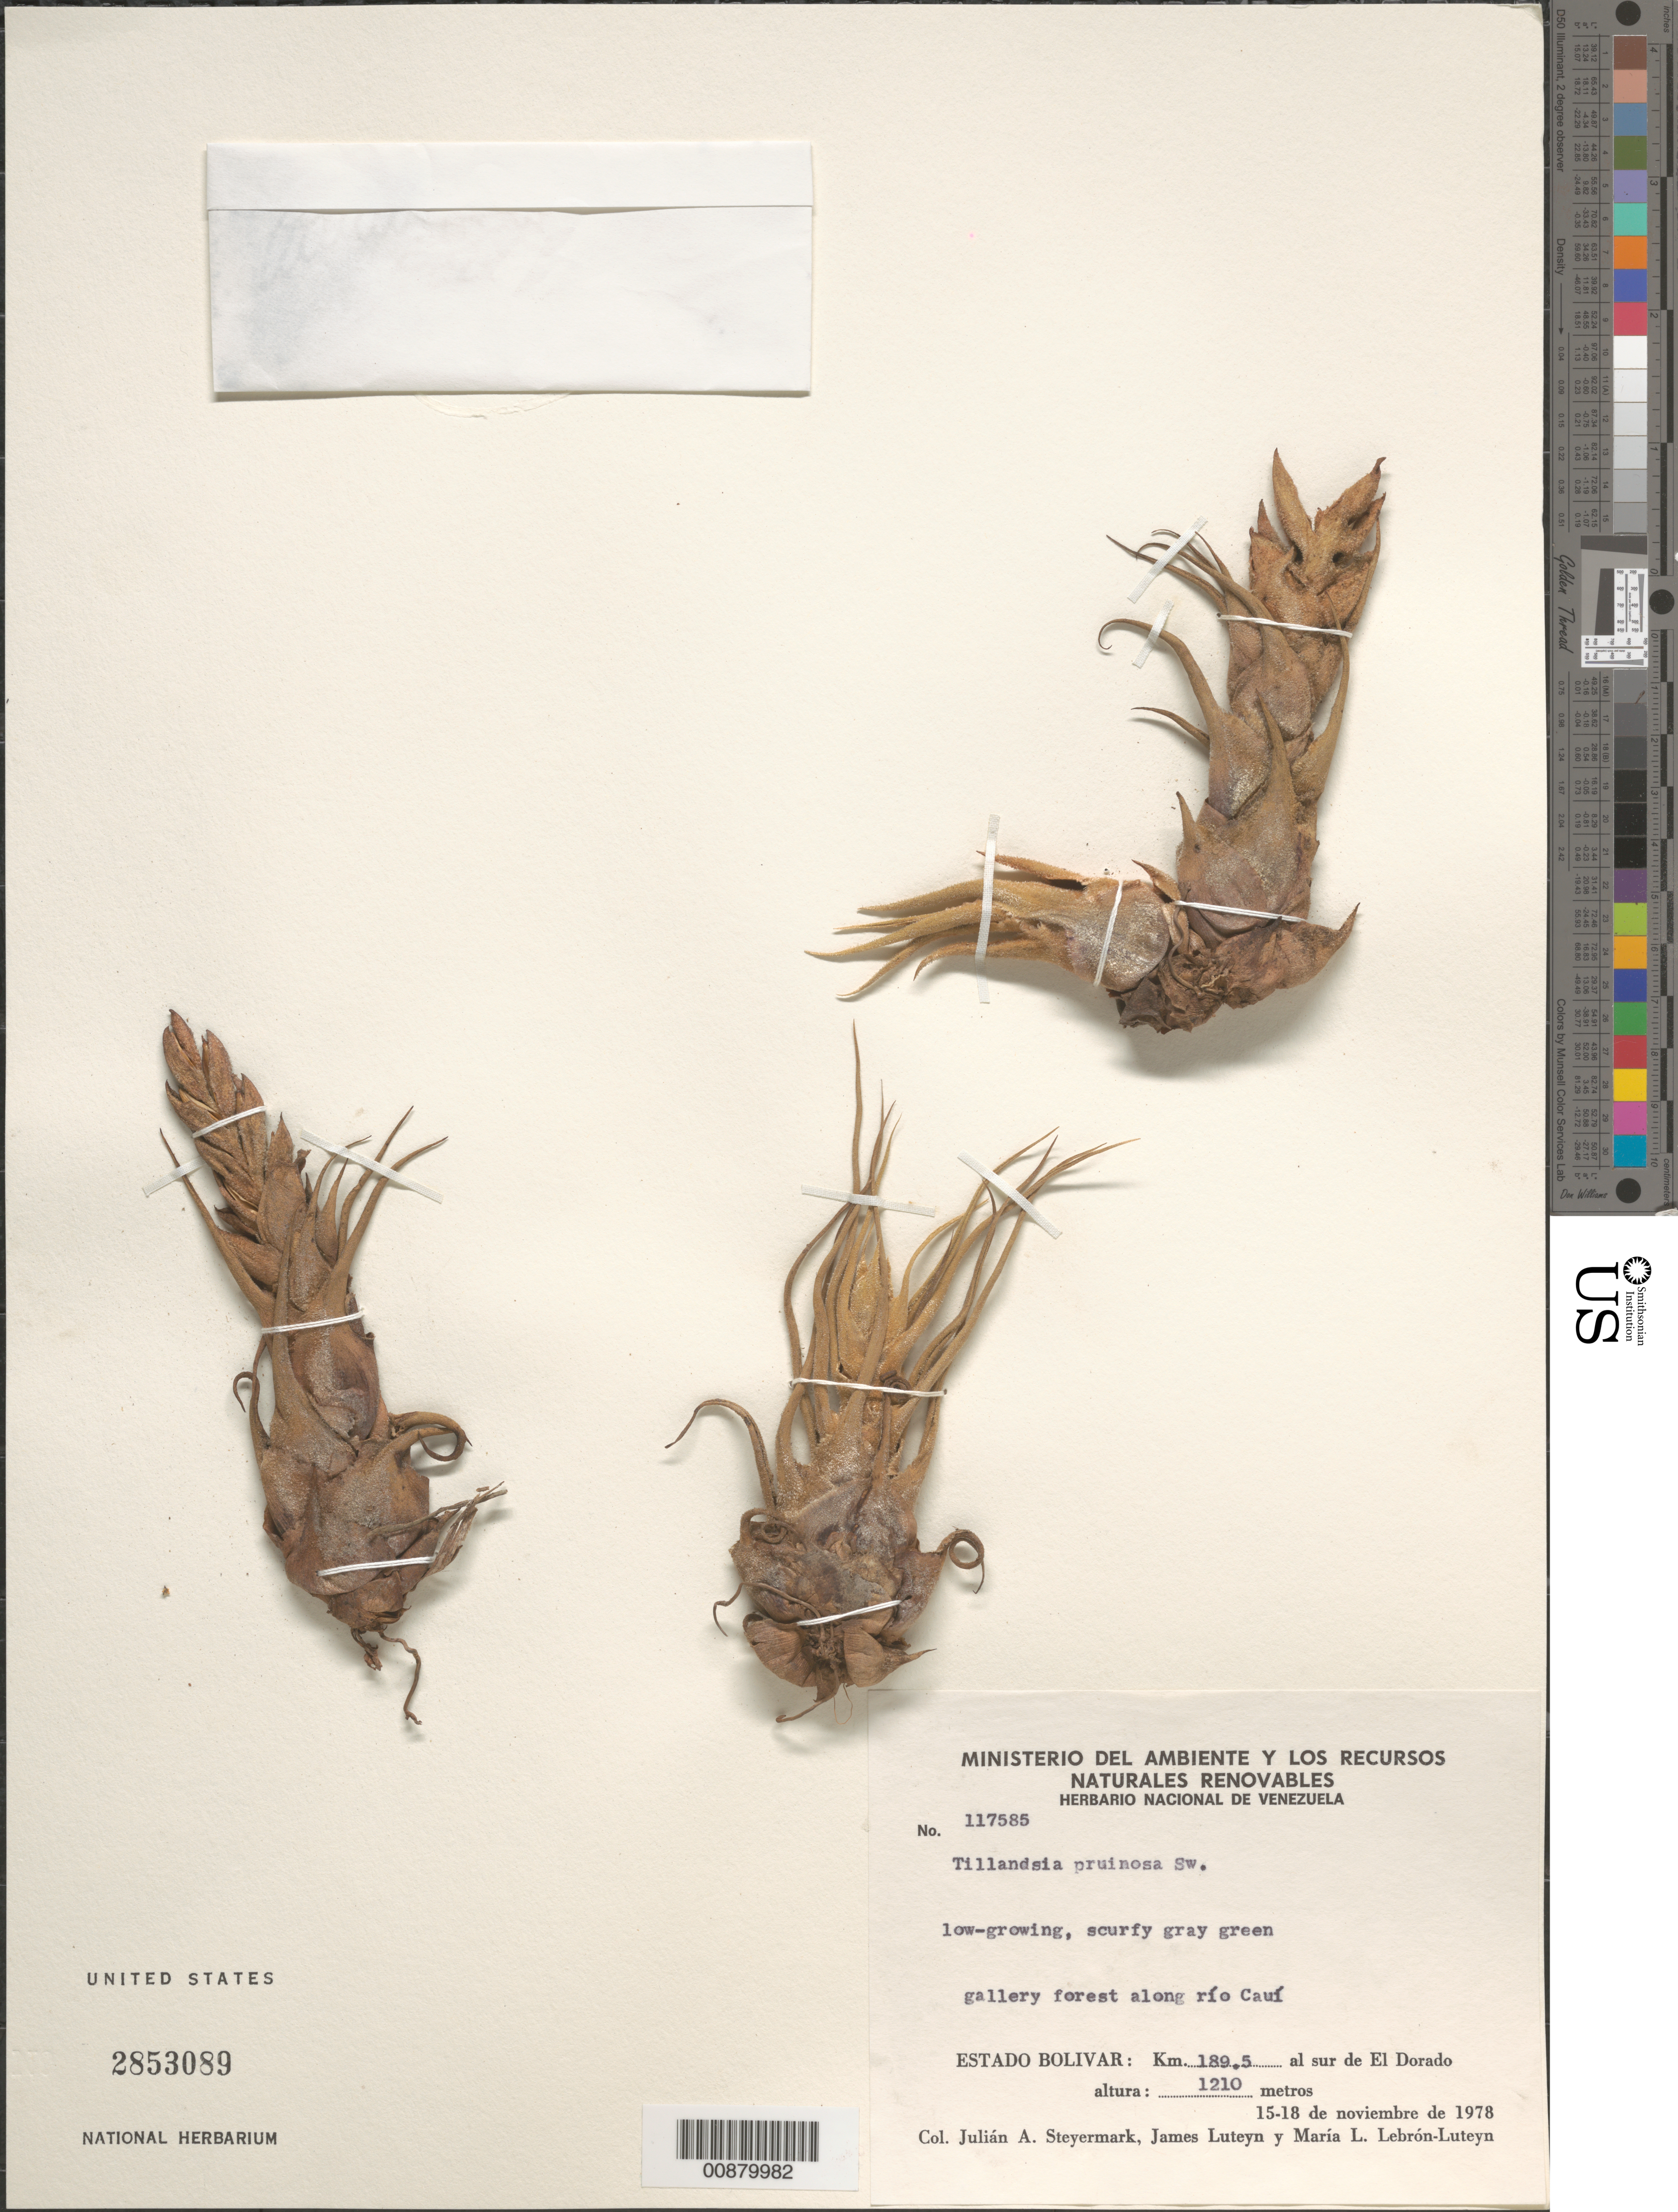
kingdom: Plantae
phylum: Tracheophyta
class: Liliopsida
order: Poales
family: Bromeliaceae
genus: Tillandsia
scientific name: Tillandsia pruinosa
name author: Sw.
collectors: J. Steyermark, J. L. Luteyn & M. L. Lebrón-Luteyn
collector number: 117585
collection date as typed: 15-Nov-78 to 18-Nov-78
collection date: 1978-11-15/1978-11-18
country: Venezuela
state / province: Bolívar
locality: El Dorado, 189.5 km S of; along rio Cauí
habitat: Gallery forest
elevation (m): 1210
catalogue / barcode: US 2853089